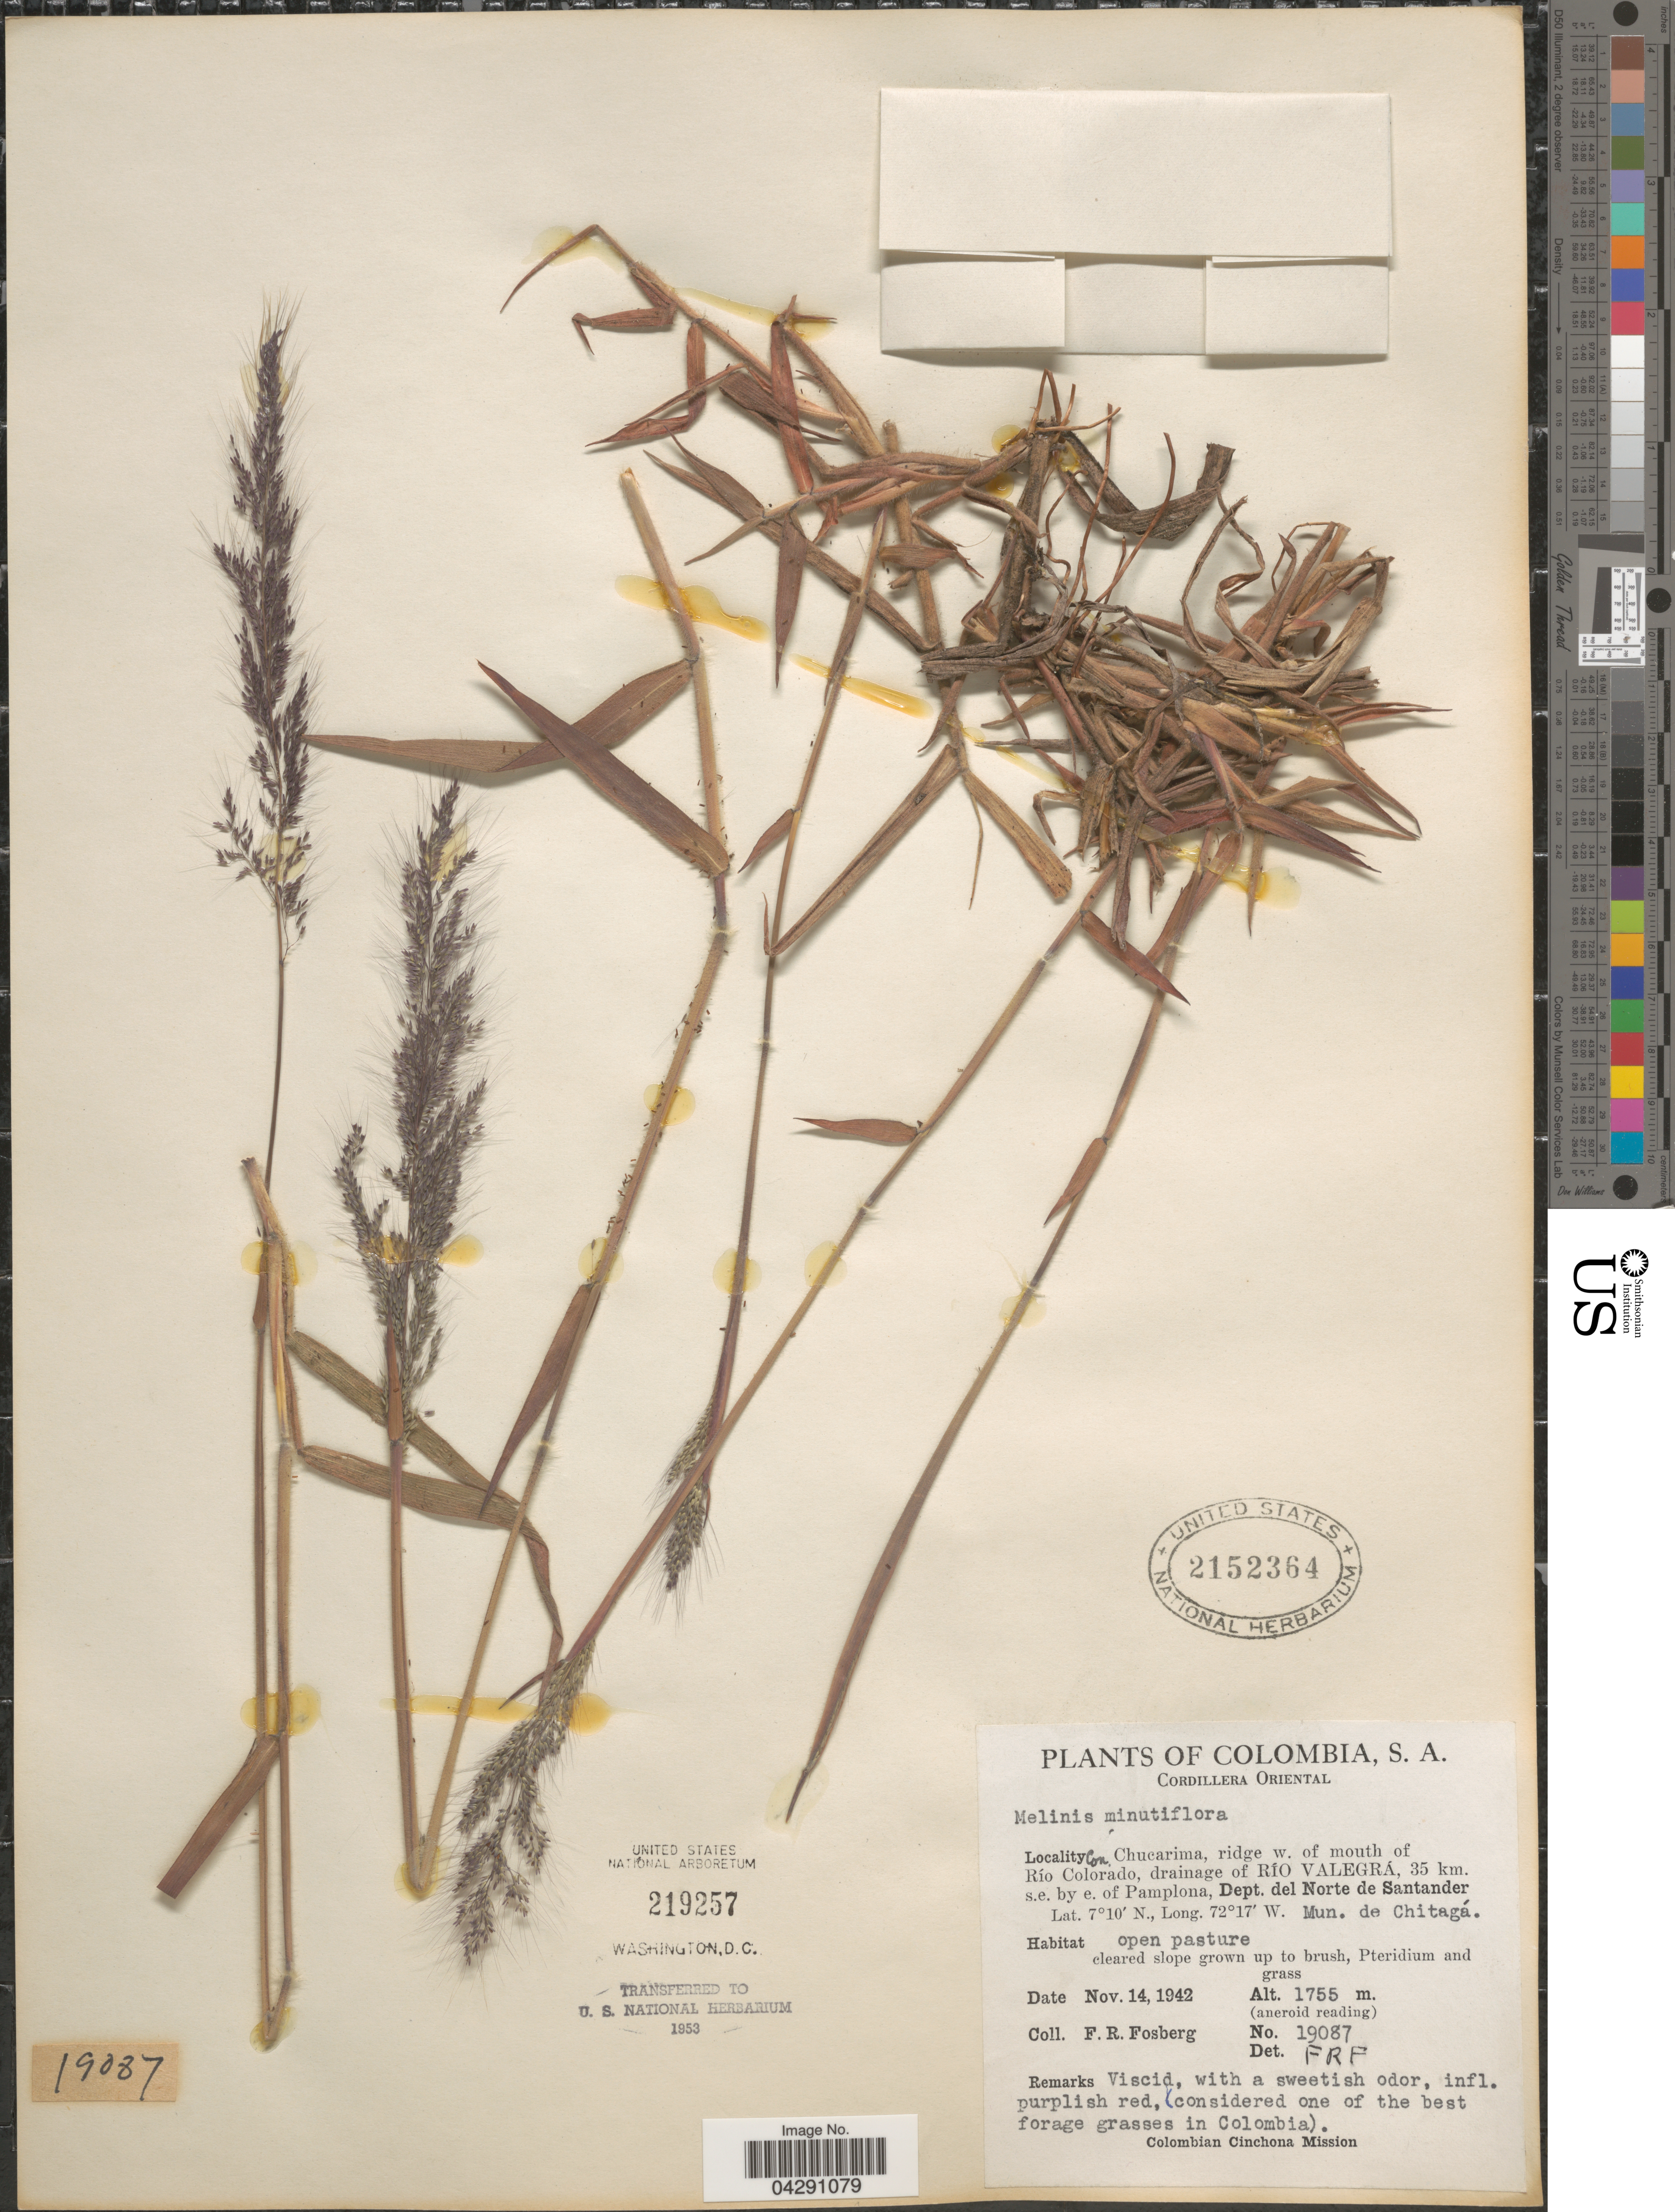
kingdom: Plantae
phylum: Tracheophyta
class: Liliopsida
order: Poales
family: Poaceae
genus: Melinis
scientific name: Melinis minutiflora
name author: P. Beauv.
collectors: F. R. Fosberg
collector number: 19087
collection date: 1942-11-14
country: Colombia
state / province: Norte de Santander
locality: Cordillera Oriental. Con. Chucarima, ridge w. of mouth of Río Colorado, drainage of Río Valegrá, 35 km. s.e. by e. of Pamplona, Dept. del Norte de Santander. Mun. de Chitagá. Colombian Cinchona Mission.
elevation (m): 1755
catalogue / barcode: US 2152364